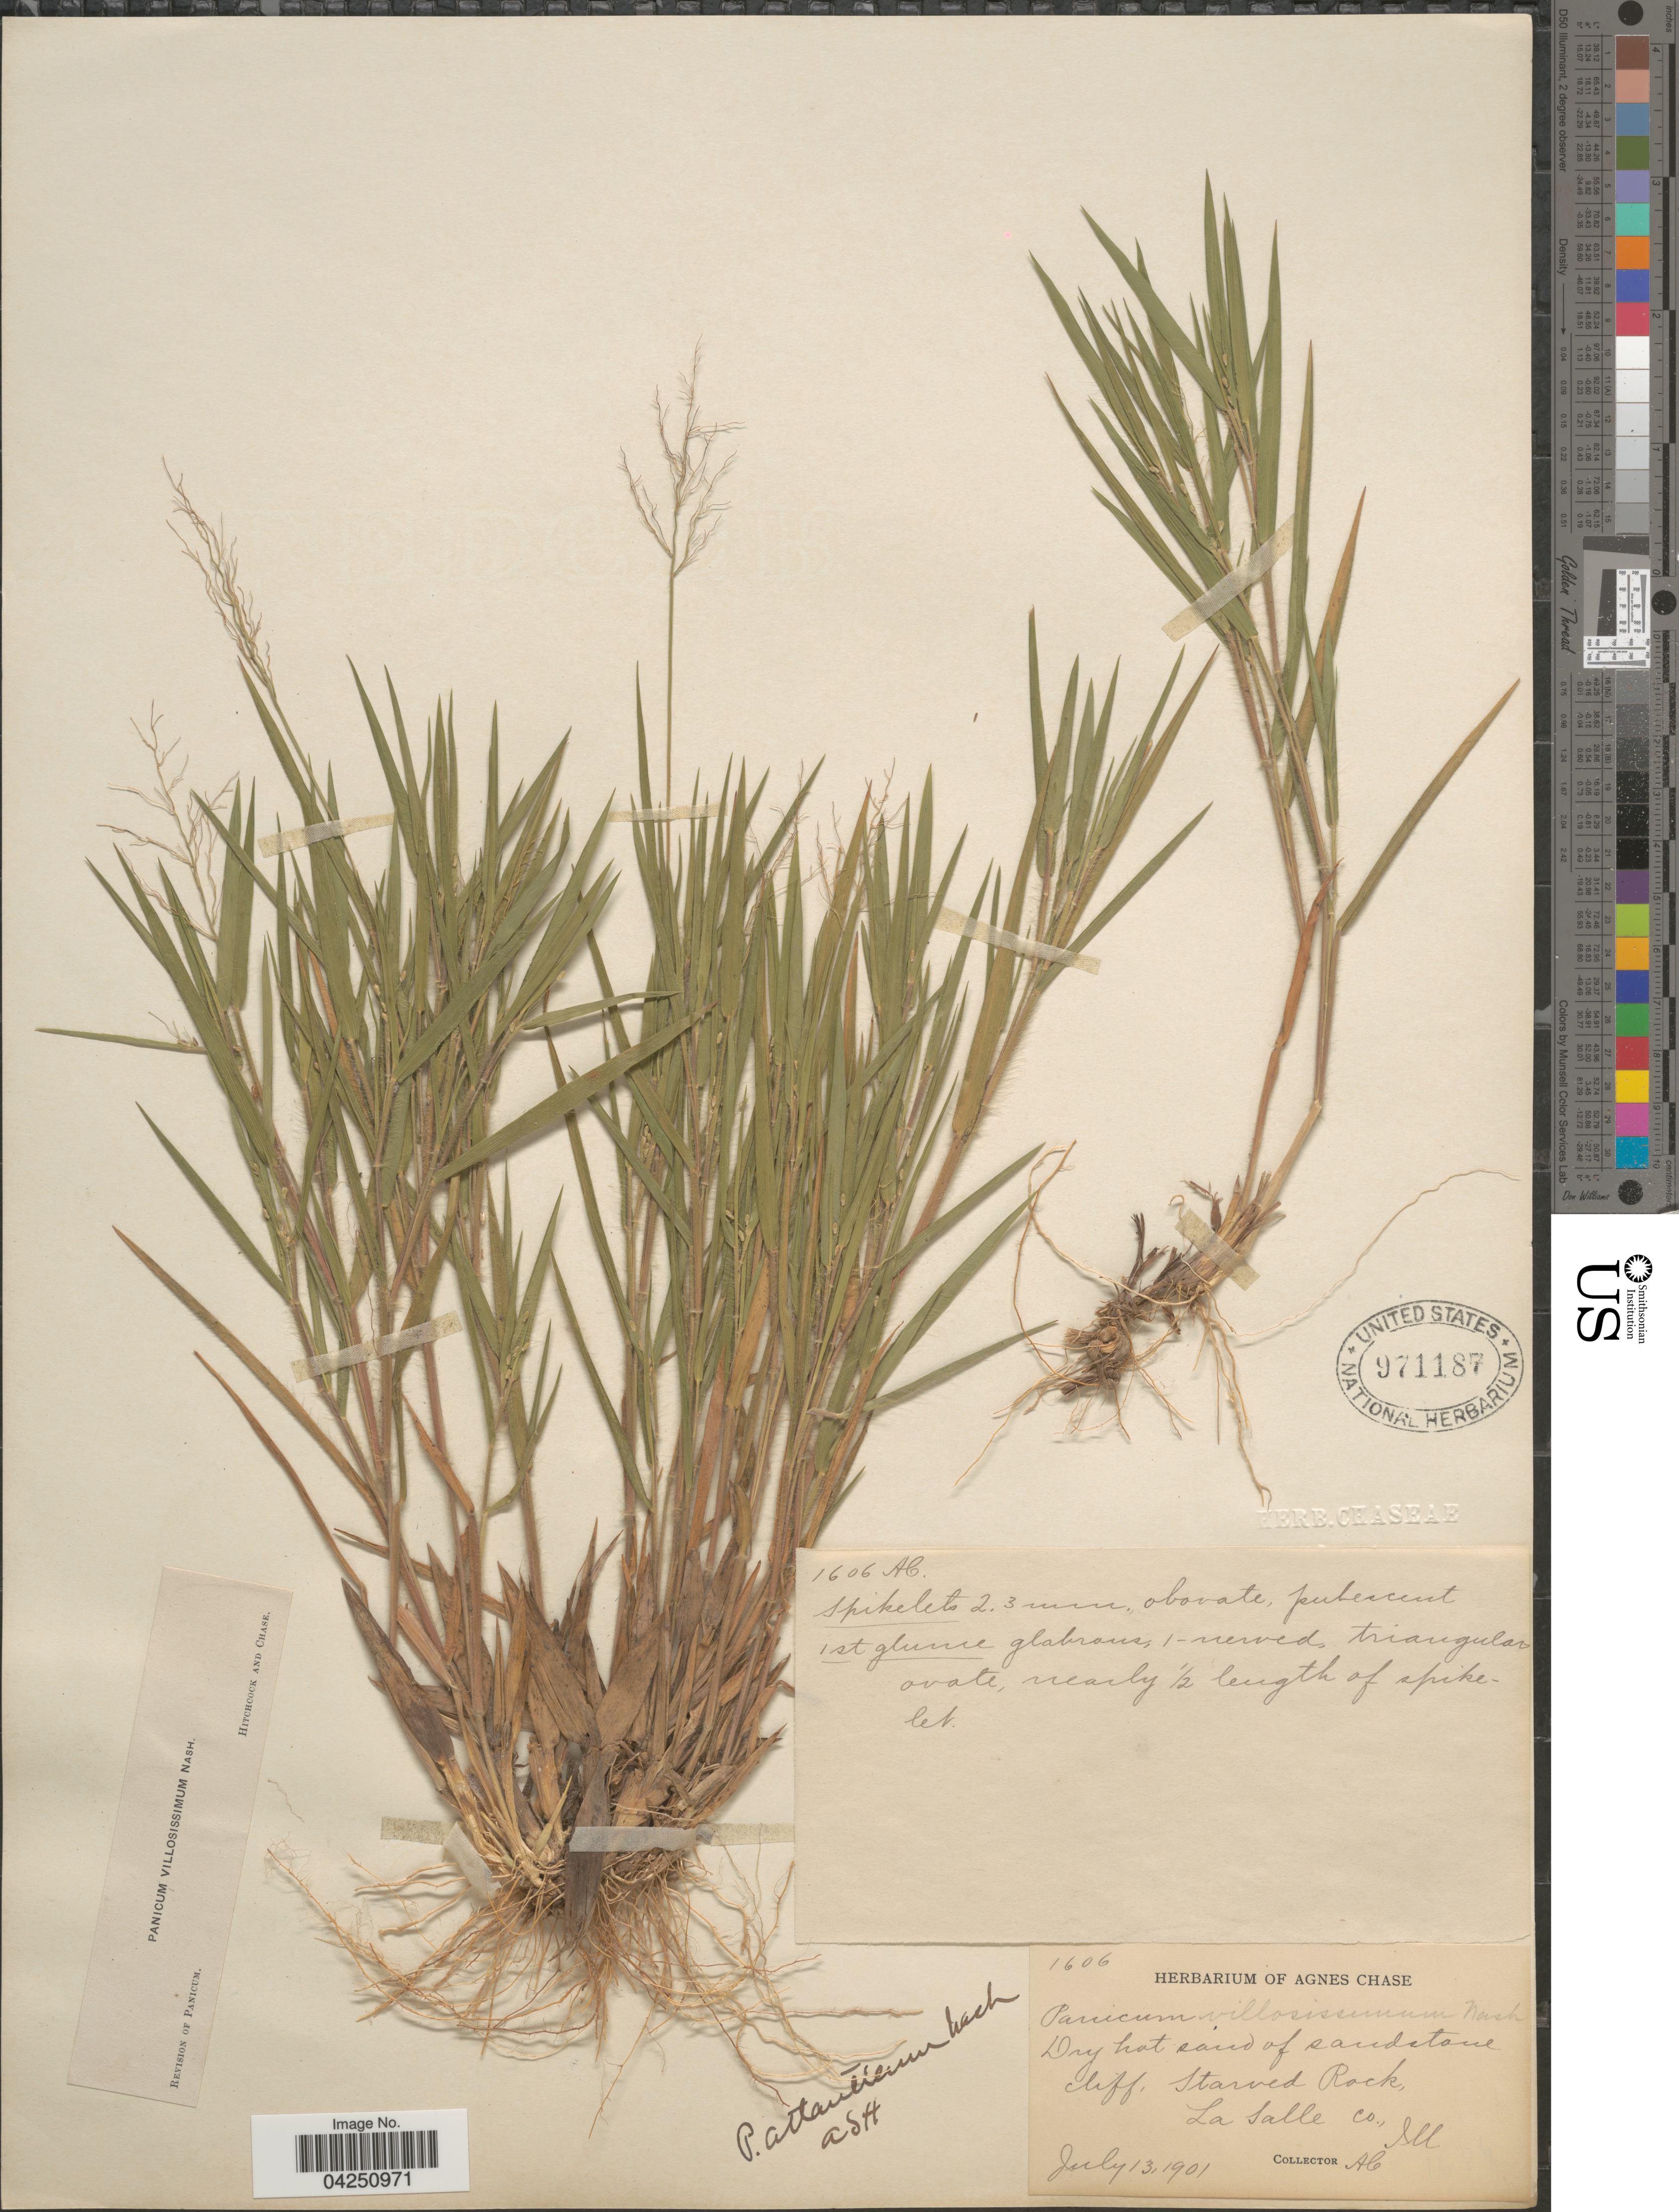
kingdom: Plantae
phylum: Tracheophyta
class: Liliopsida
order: Poales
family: Poaceae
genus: Dichanthelium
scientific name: Dichanthelium acuminatum var. acuminatum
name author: (Sw.) Gould & C.A. Clark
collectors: A. Chase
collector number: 1606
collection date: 1901-07-13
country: United States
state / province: Illinois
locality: Starved Rock, La Salle Co.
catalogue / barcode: US 971187